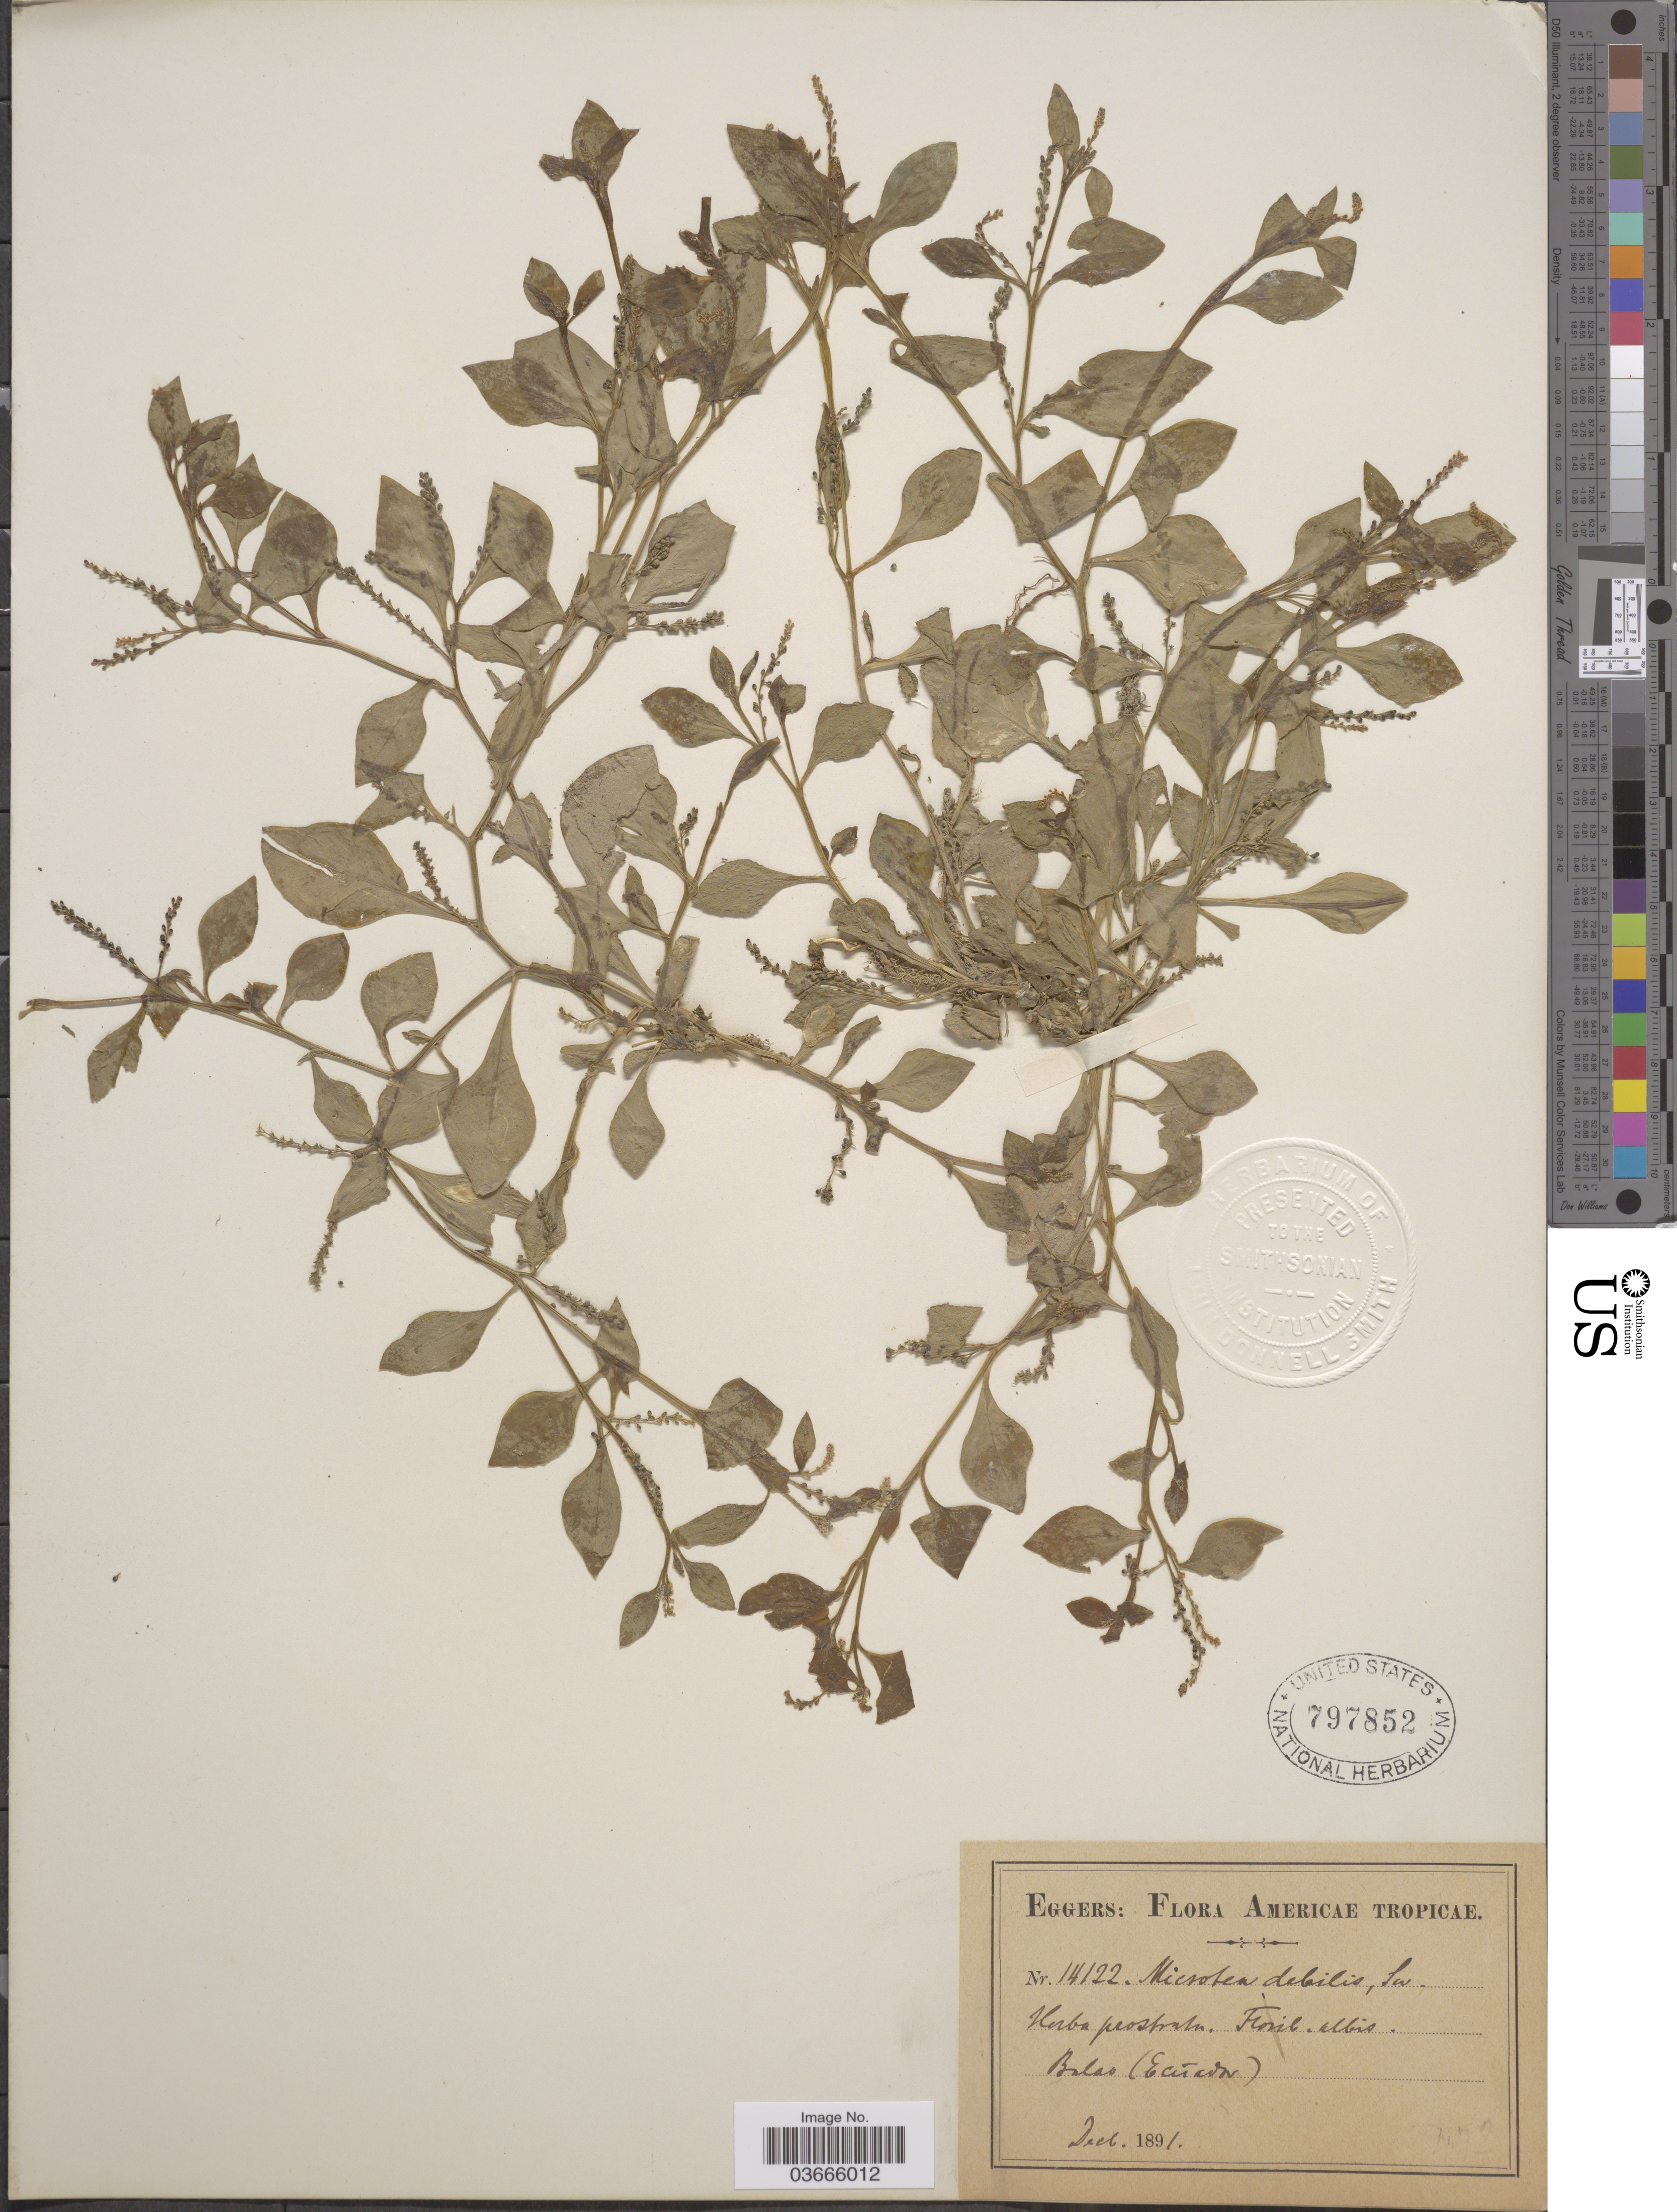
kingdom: Plantae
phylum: Tracheophyta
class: Magnoliopsida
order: Caryophyllales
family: Microteaceae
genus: Microtea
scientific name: Microtea debilis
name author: Sw.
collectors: -. Eggers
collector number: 14122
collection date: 1891-12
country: Ecuador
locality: Americae Tropicae. Balsas.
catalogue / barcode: US 797852